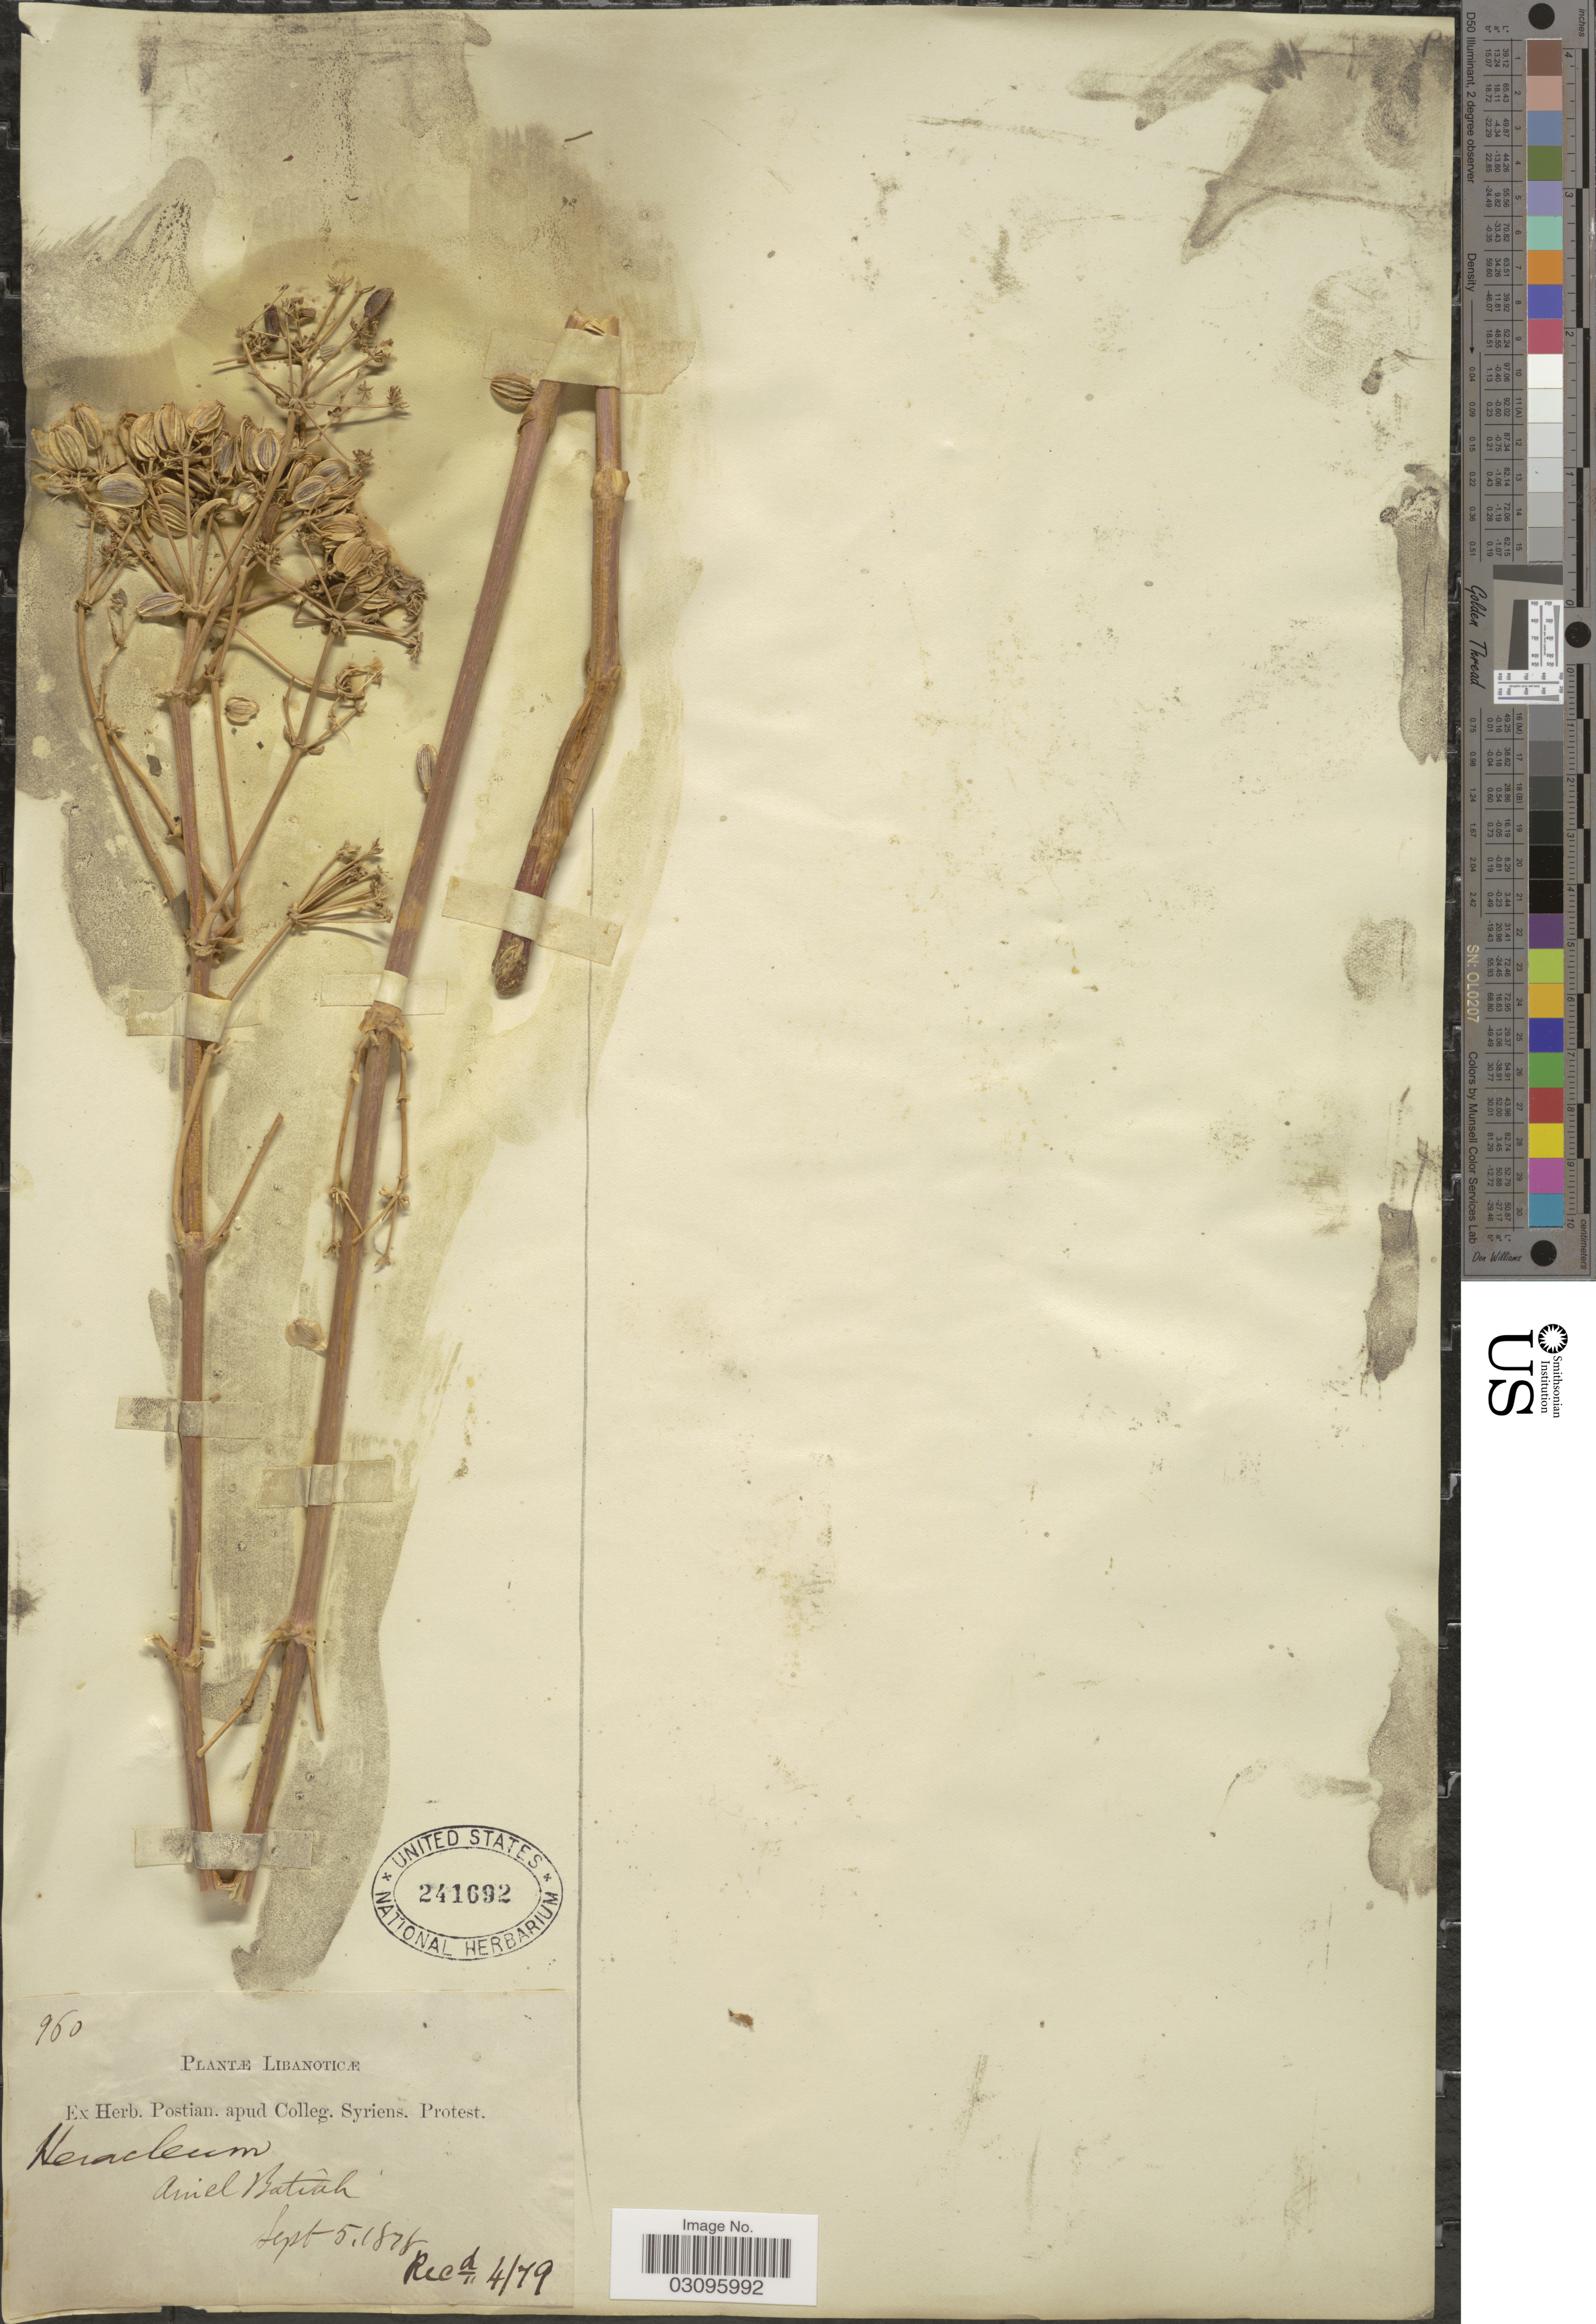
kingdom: Plantae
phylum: Tracheophyta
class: Magnoliopsida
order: Apiales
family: Apiaceae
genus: Heracleum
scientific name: Heracleum sp.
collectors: ex herb. Postian. apud Colleg. Syriens. Protest. USE "Fannie P. A. Shepard" (10308853) AS PRIMARY COLLECTOR INSTEAD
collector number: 960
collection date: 1878-09-05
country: Lebanon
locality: Libanoticæ. Aniel Batîah.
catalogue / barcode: US 241692